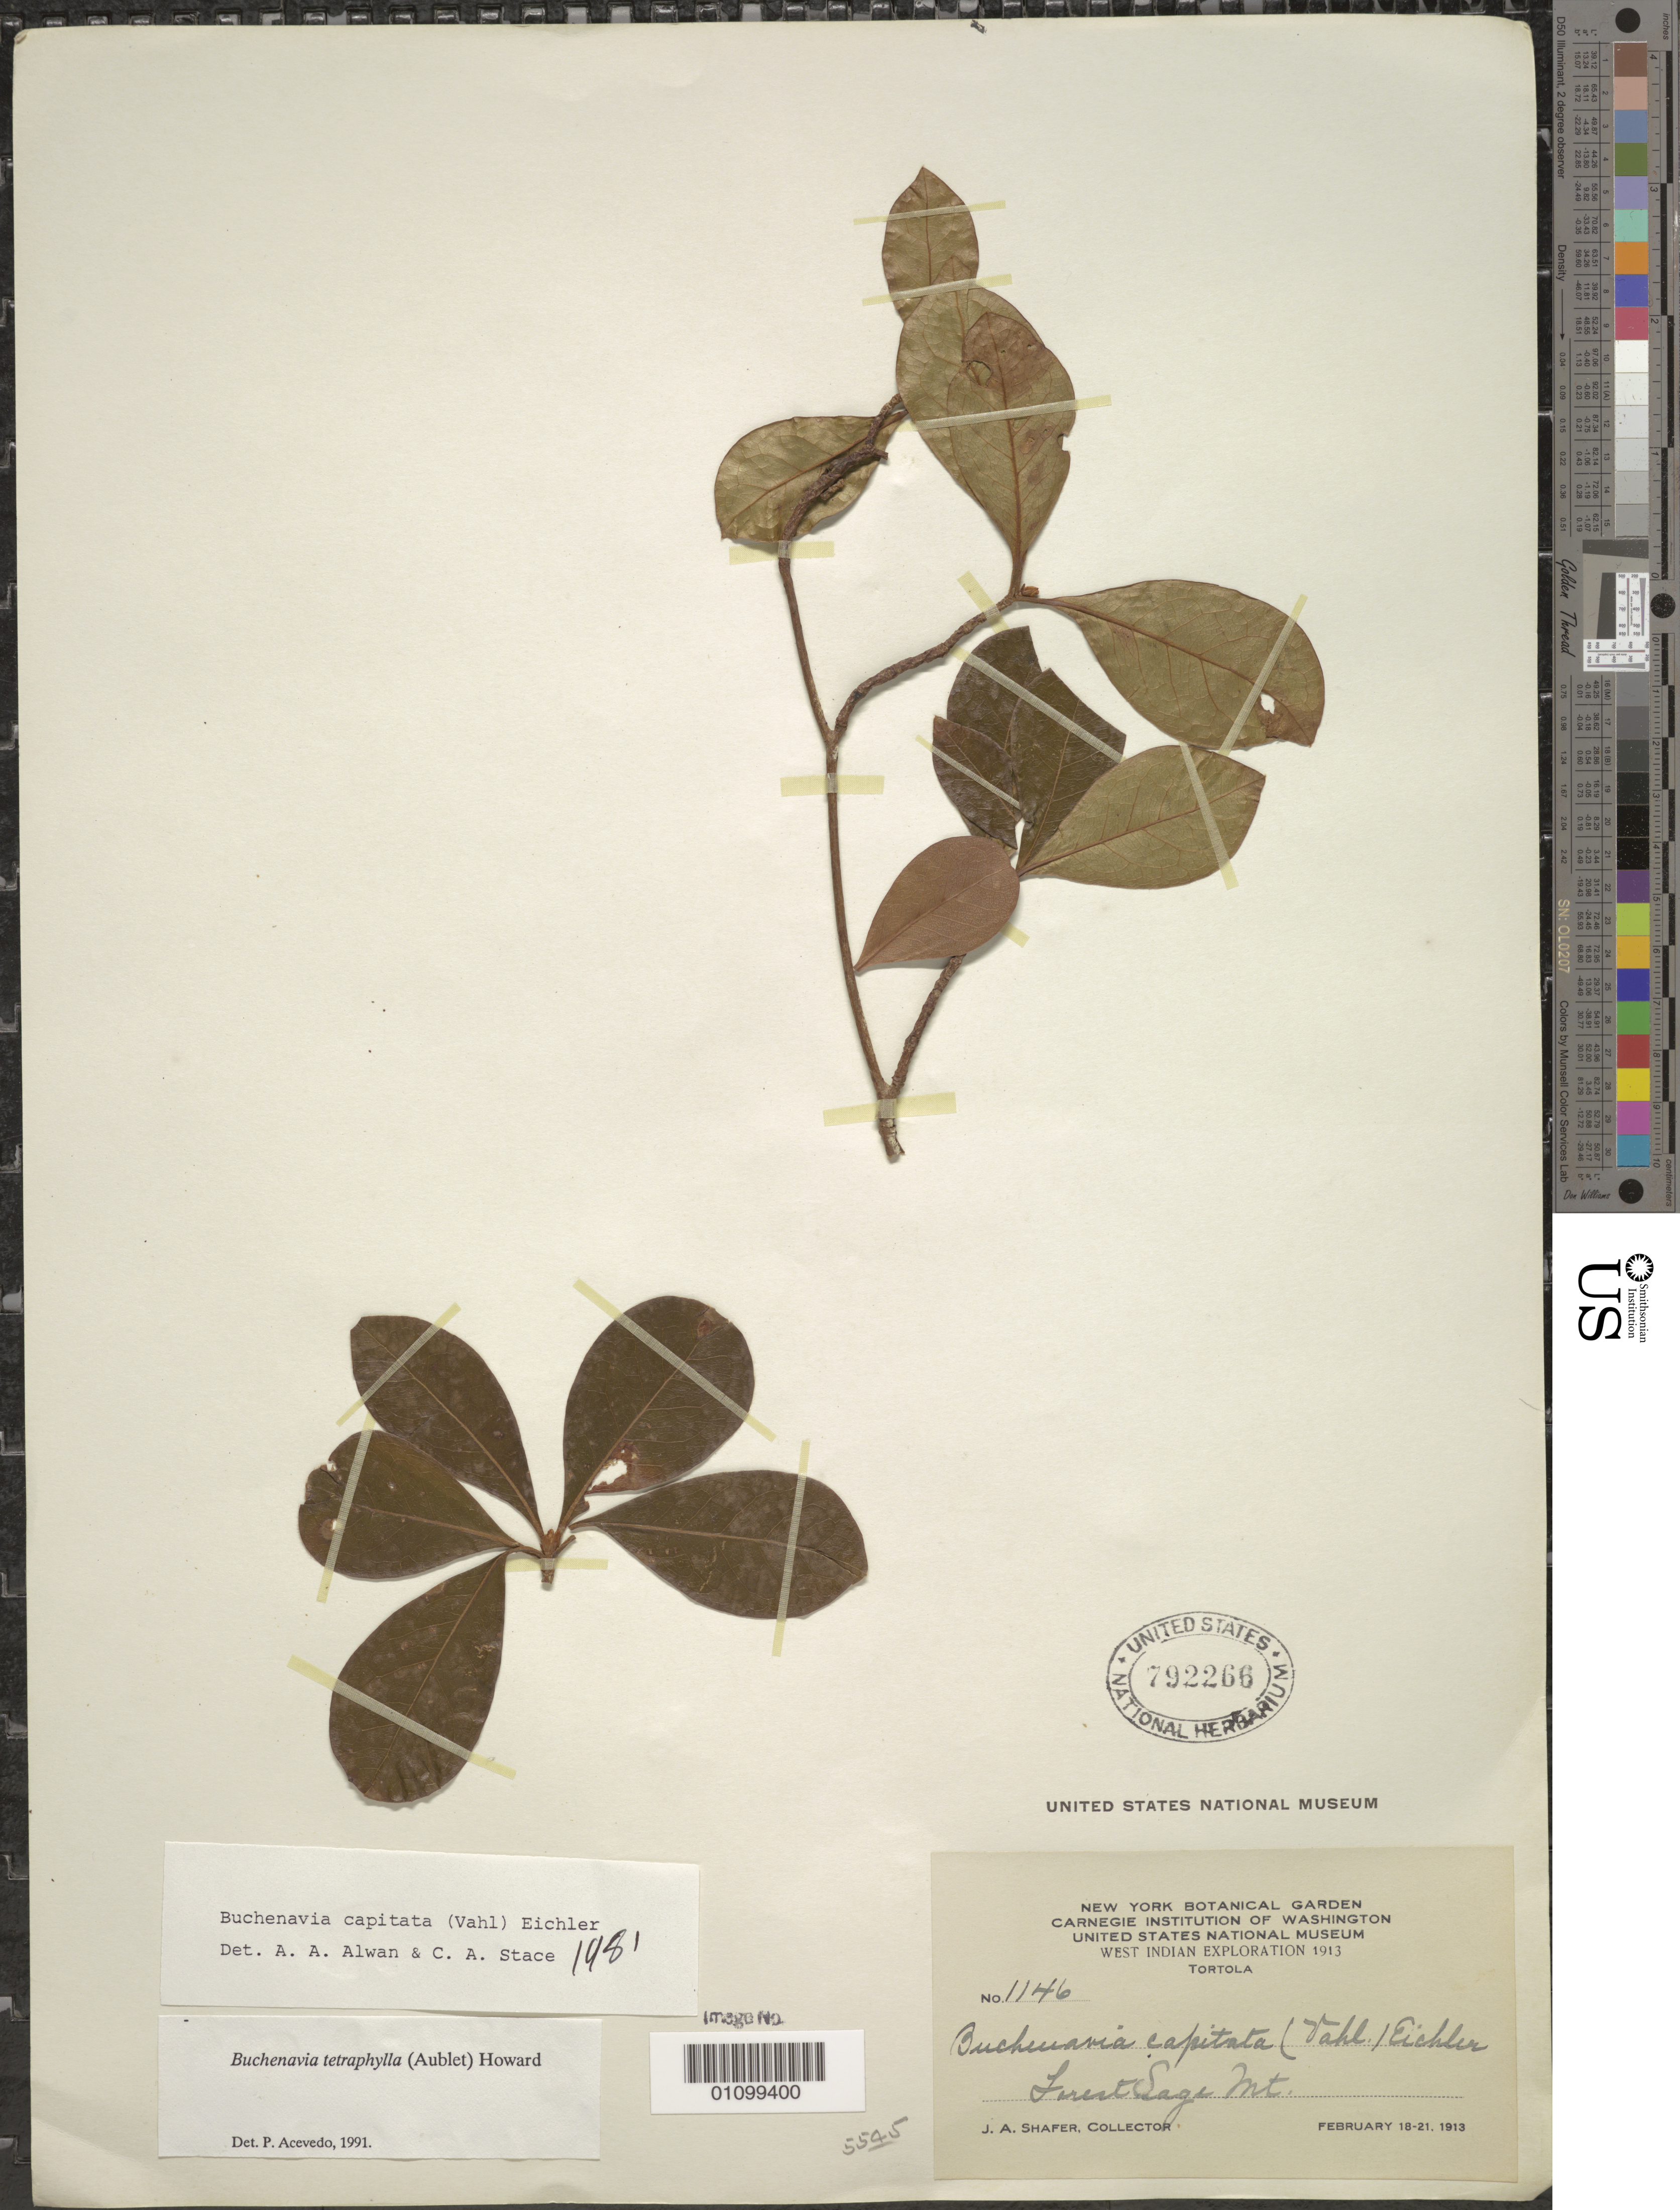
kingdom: Plantae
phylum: Tracheophyta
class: Magnoliopsida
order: Myrtales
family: Combretaceae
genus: Terminalia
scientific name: Terminalia tetraphylla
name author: (Aubl.) Gere & Boatwr.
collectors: J. A. Shafer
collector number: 1146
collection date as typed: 18 Feb 1913 to 21 Feb 1913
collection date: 1913-02-18/1913-02-21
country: British Virgin Islands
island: Tortola I.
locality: Forest Sage Mt.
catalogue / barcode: US 792266